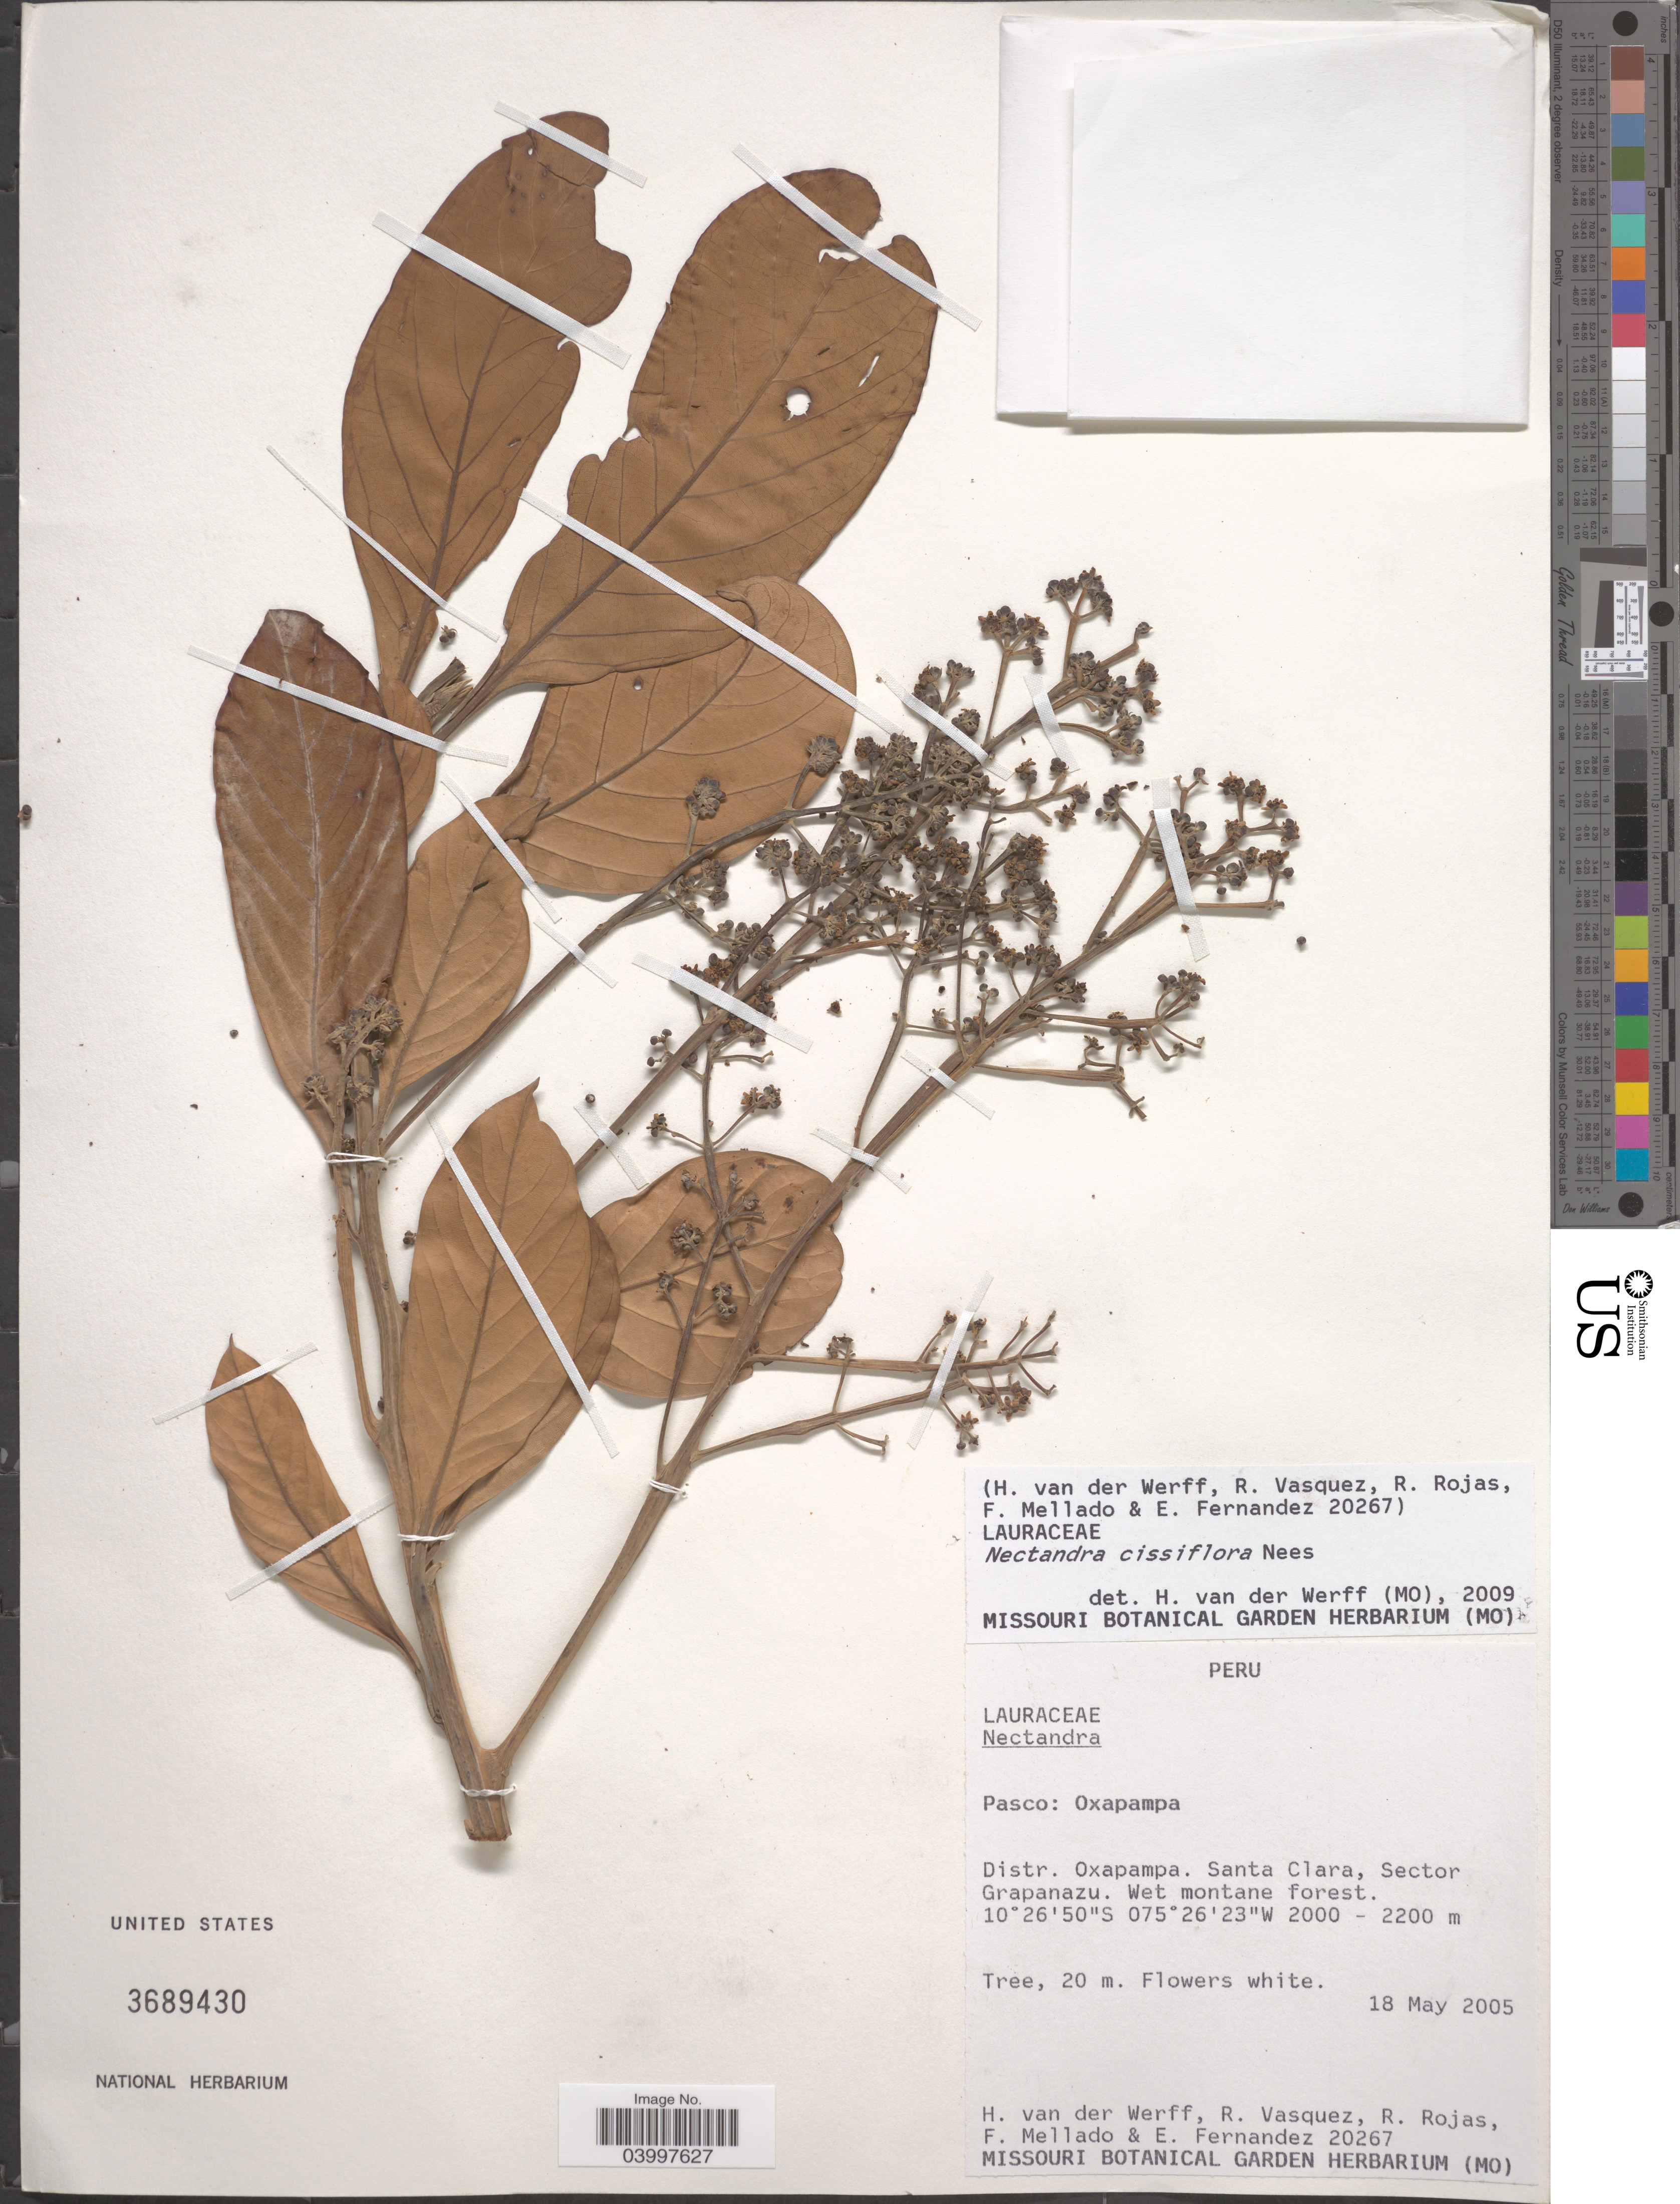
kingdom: Plantae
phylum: Tracheophyta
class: Magnoliopsida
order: Laurales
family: Lauraceae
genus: Nectandra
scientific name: Nectandra cissiflora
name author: Nees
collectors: H. van der Werff, R. Vasquez, R. Rojas, F. Mellado & E. Fernandez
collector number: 20267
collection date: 2005-05-18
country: Peru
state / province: Pasco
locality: Oxapampa. Distr. Oxapampa. Santa Clara, Sector Grapanazu.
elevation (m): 2000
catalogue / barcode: US 3689430